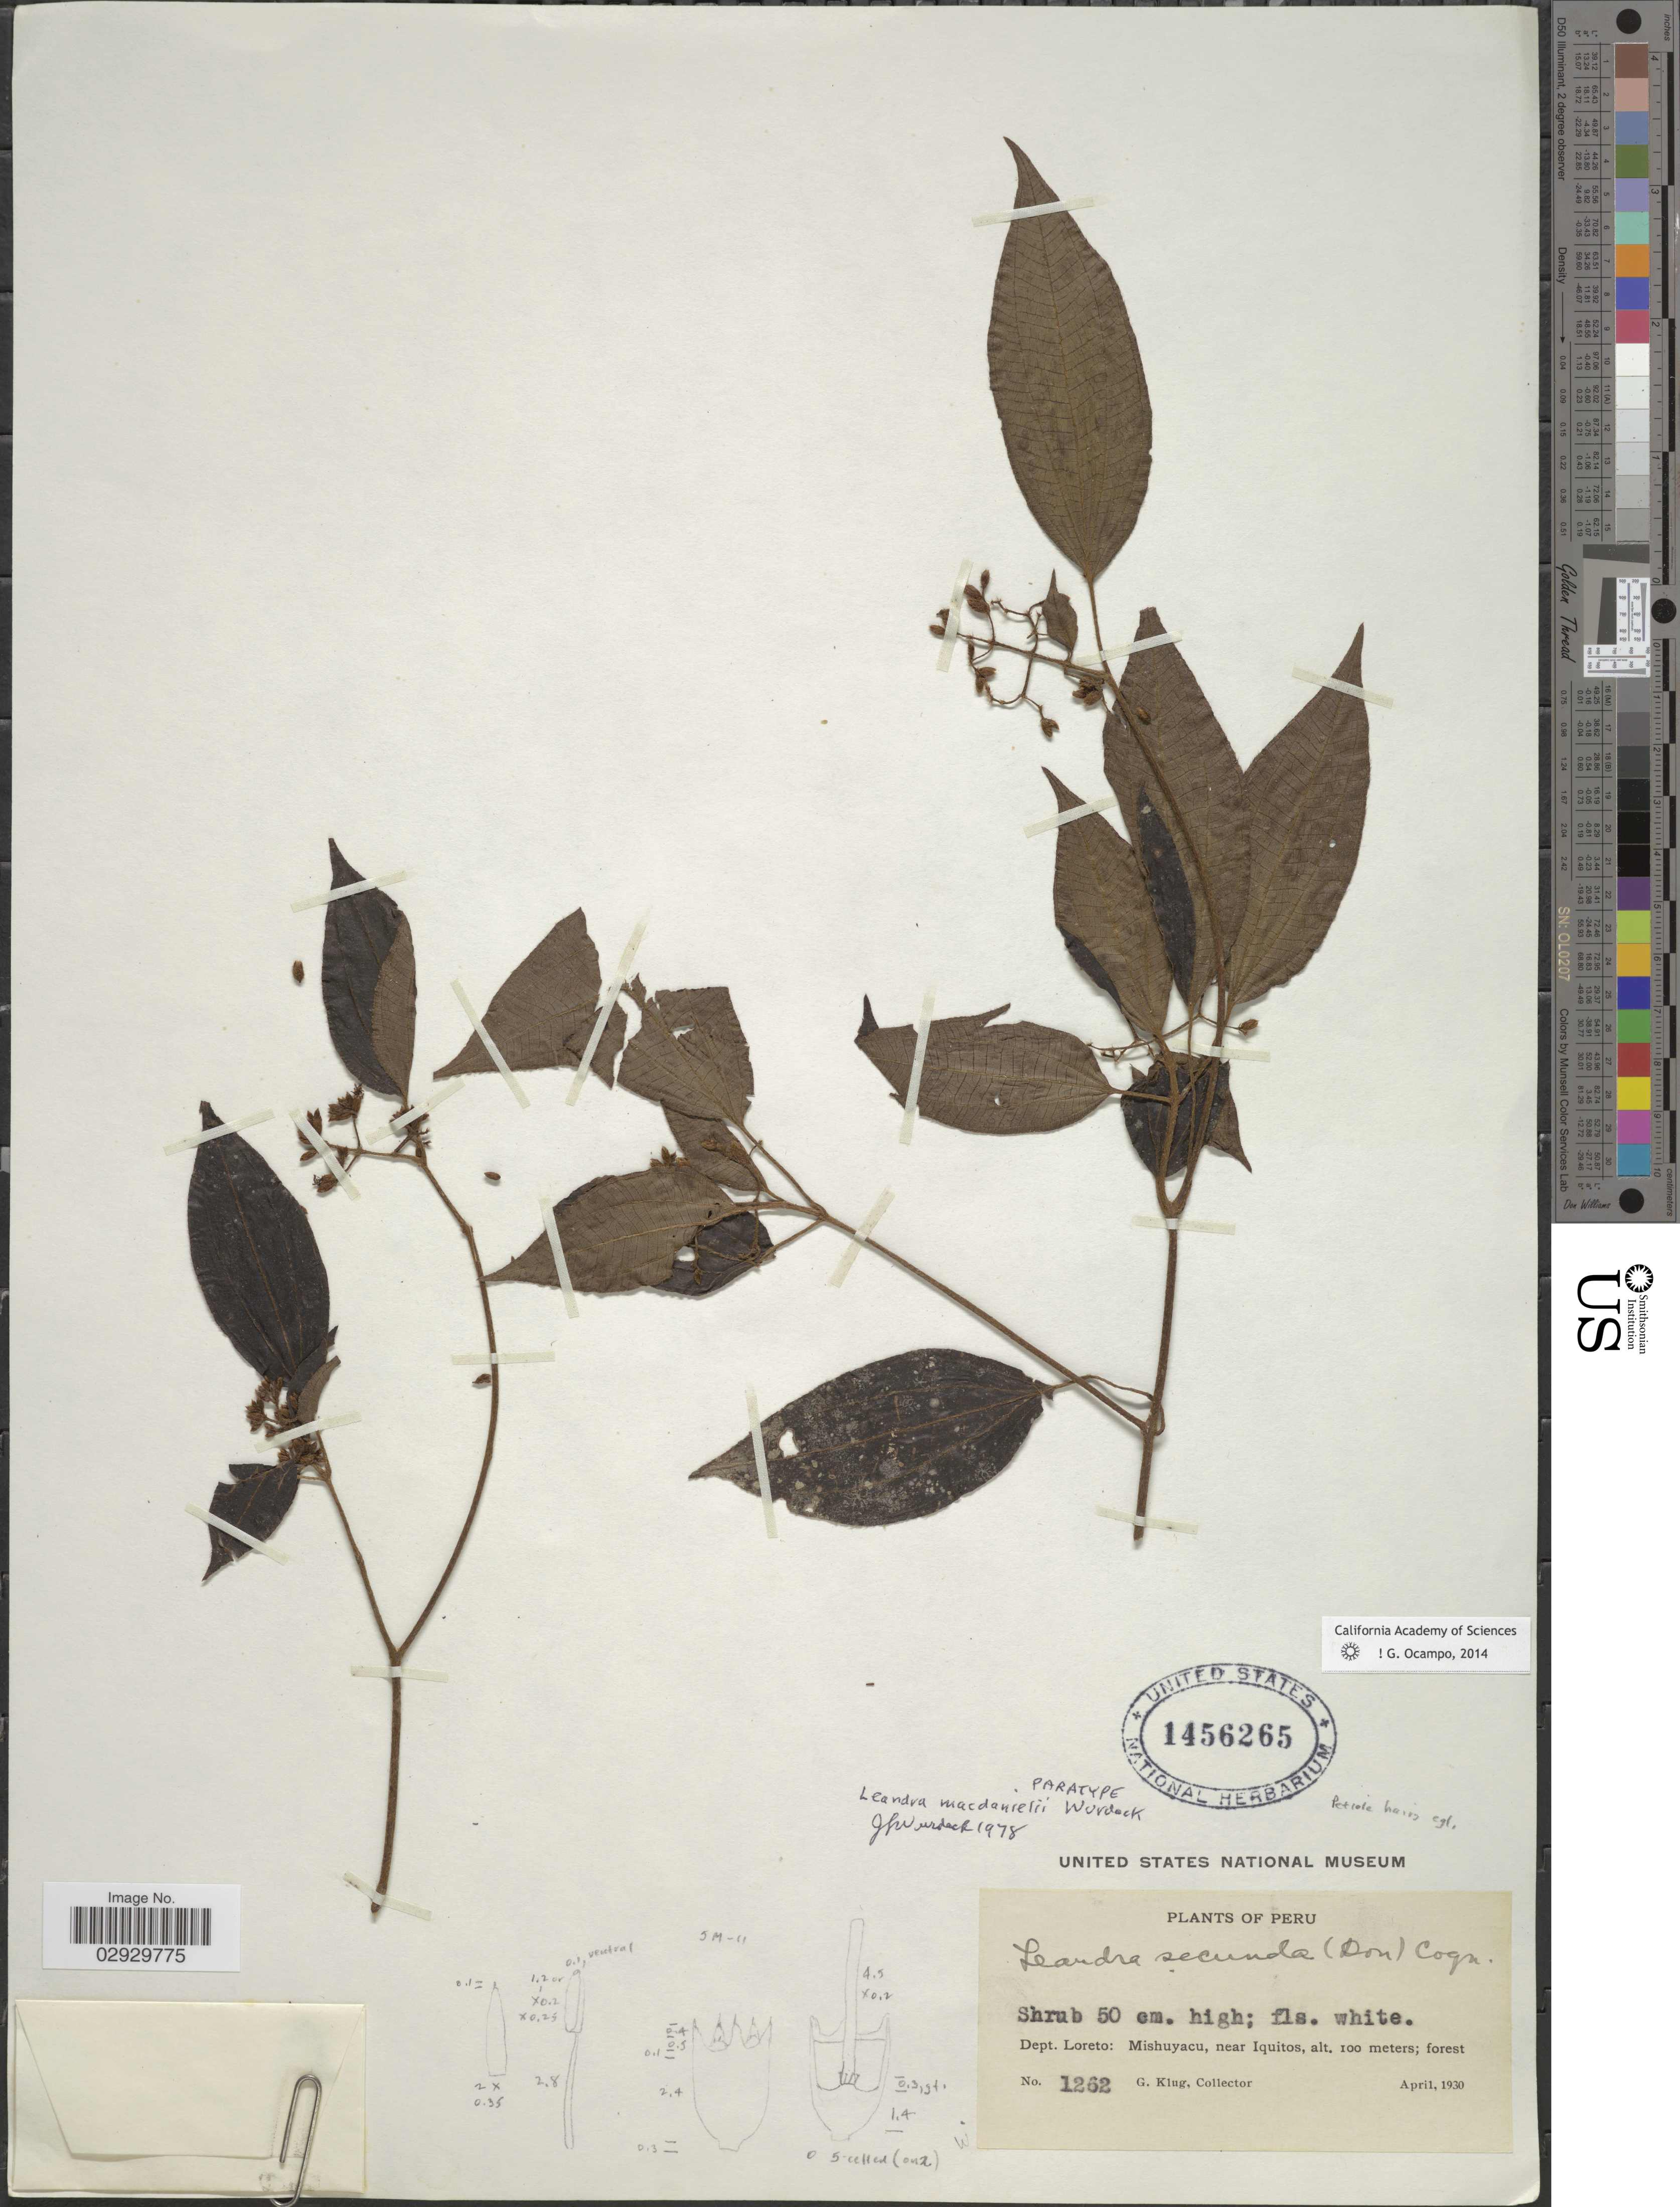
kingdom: Plantae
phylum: Tracheophyta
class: Magnoliopsida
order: Myrtales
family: Melastomataceae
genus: Leandra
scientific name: Leandra macdanielii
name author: Wurdack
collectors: G. Klug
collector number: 1262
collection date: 1930-04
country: Peru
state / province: Loreto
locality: Dept. Loreto: Mishuyacu, near Iquitos.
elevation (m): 100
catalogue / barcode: US 1456265